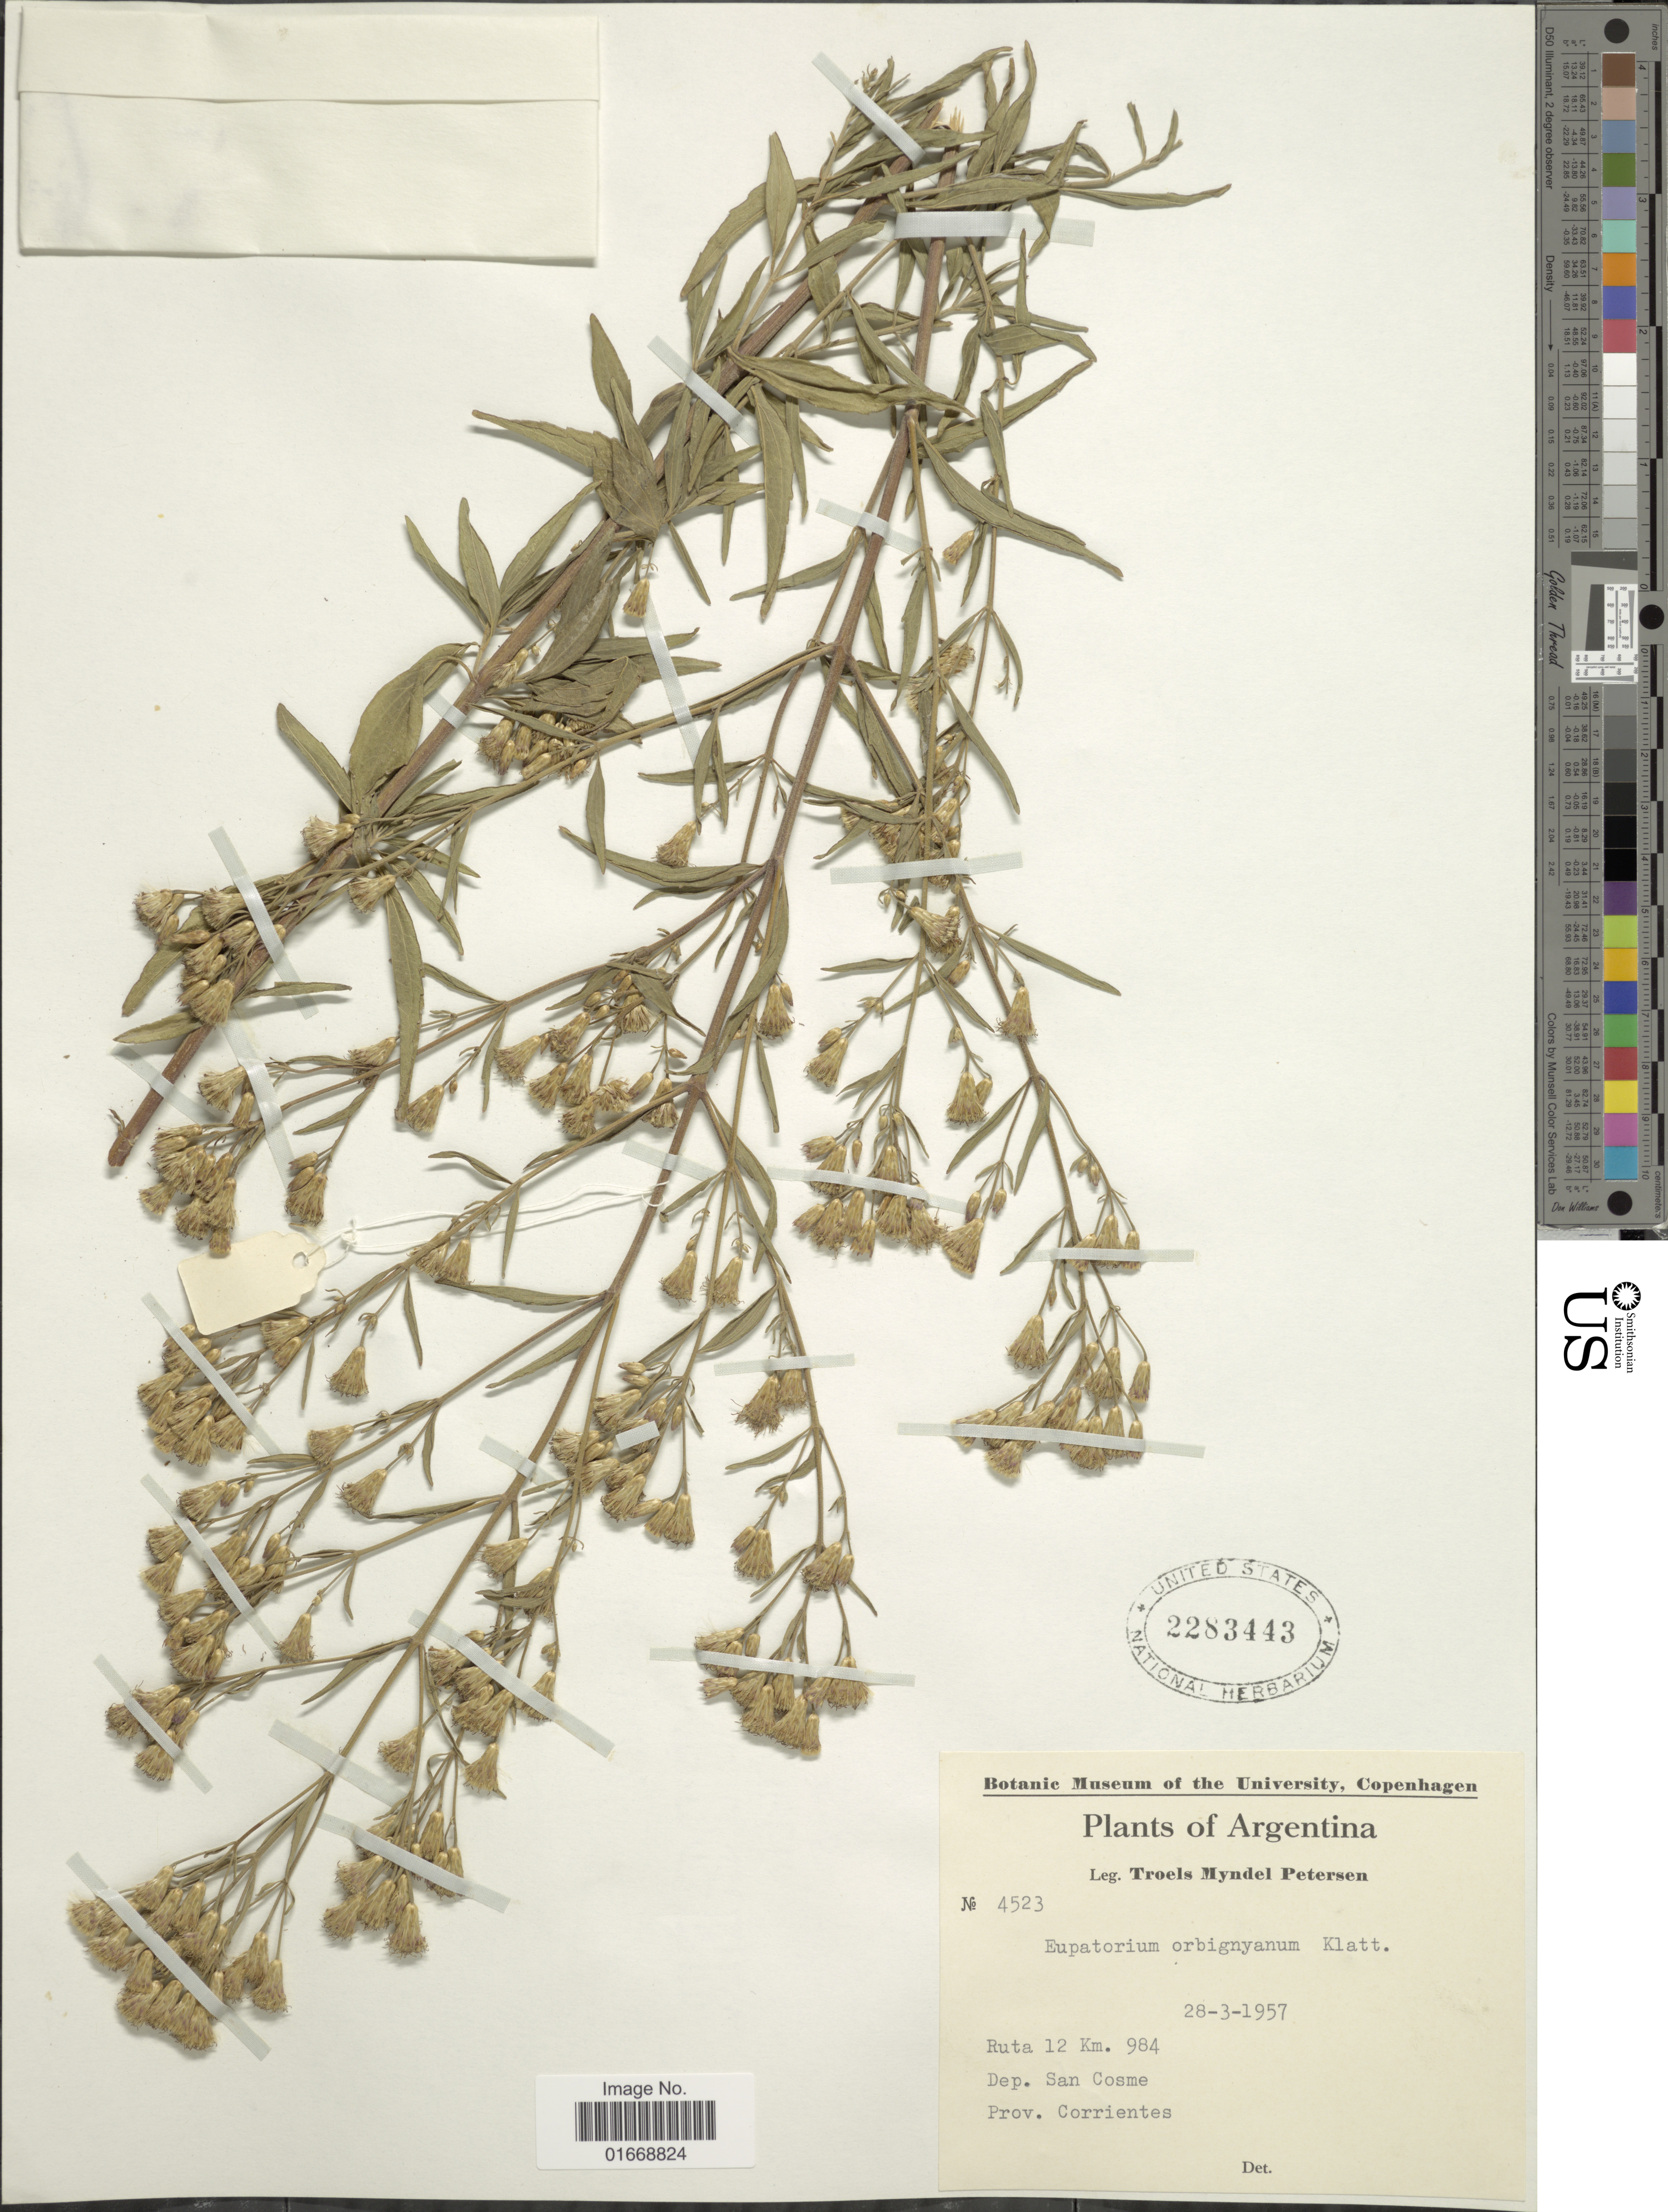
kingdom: Plantae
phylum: Tracheophyta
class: Magnoliopsida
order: Asterales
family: Asteraceae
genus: Chromolaena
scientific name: Chromolaena orbignyana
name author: (Klatt) R.M. King & H. Rob.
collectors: T. M. Petersen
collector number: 4523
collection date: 1957-03-28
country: Argentina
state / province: Corrientes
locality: Ruta 12 km 984, Dep. San Cosme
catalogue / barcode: US 2283443